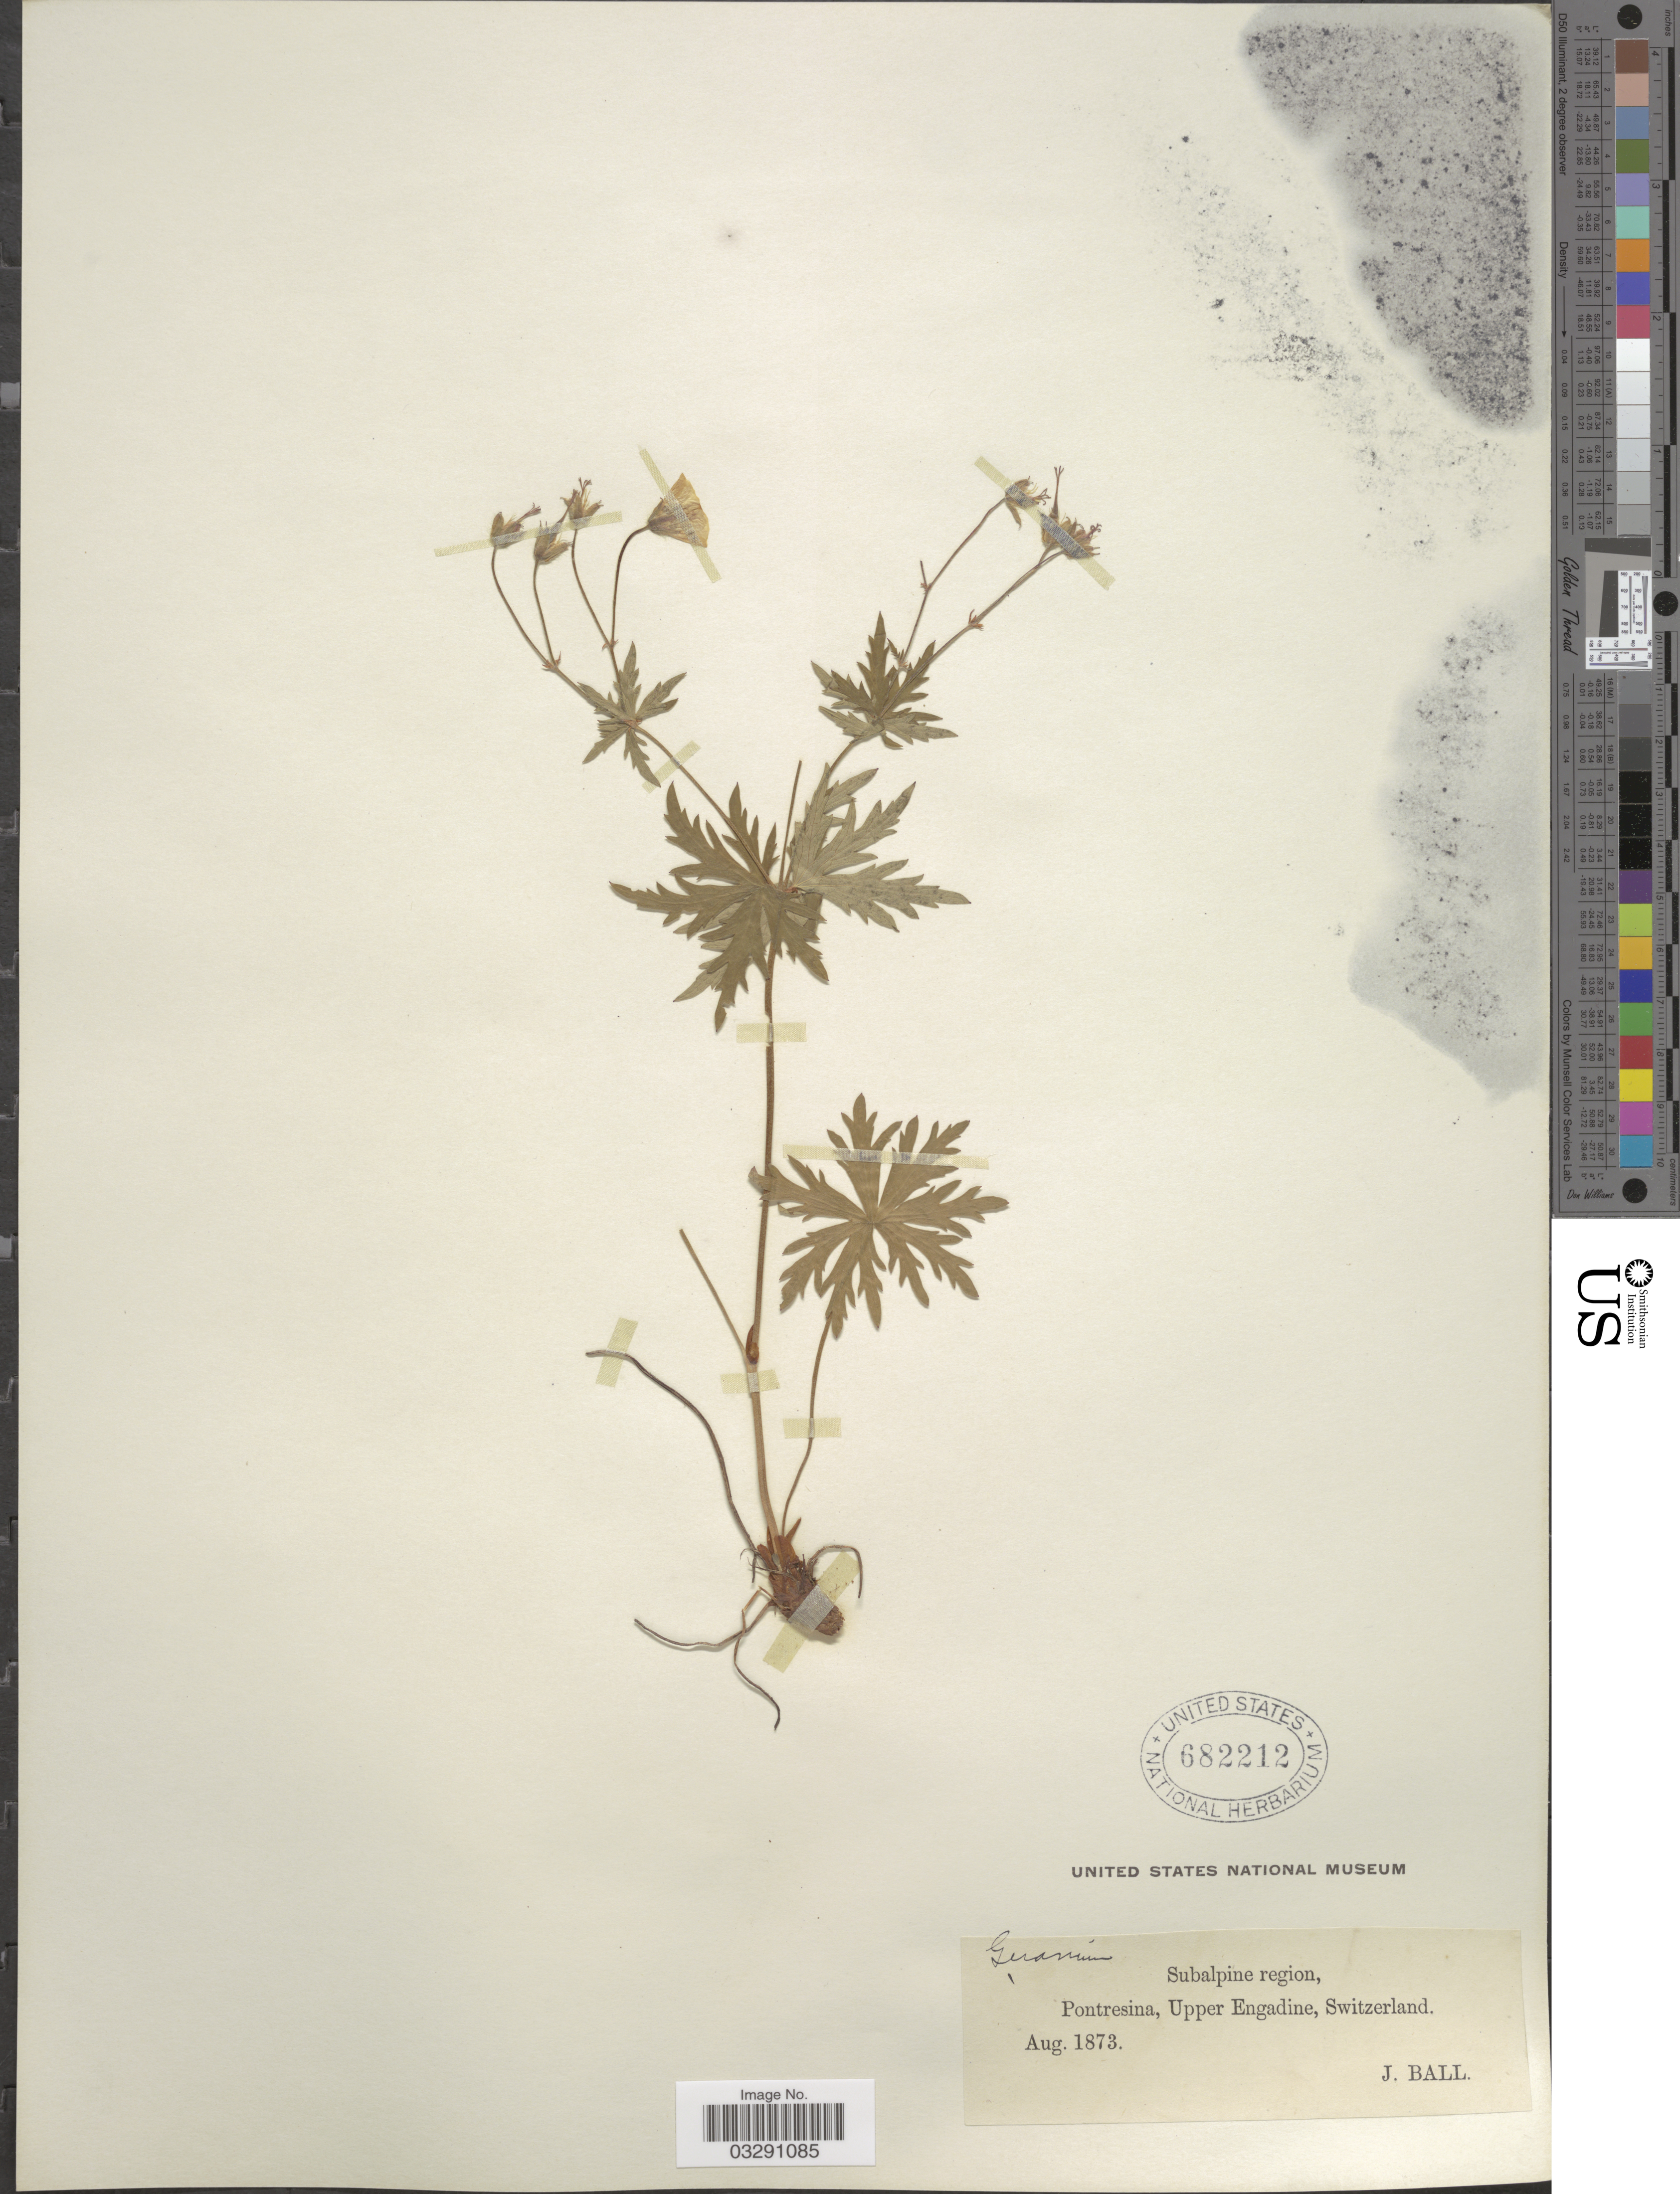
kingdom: Plantae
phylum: Tracheophyta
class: Magnoliopsida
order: Geraniales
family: Geraniaceae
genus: Geranium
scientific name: Geranium sp.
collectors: J. Ball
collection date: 1873-08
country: Switzerland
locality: Subalpine region, Pontresina, Upper Engadine.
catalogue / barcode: US 682212